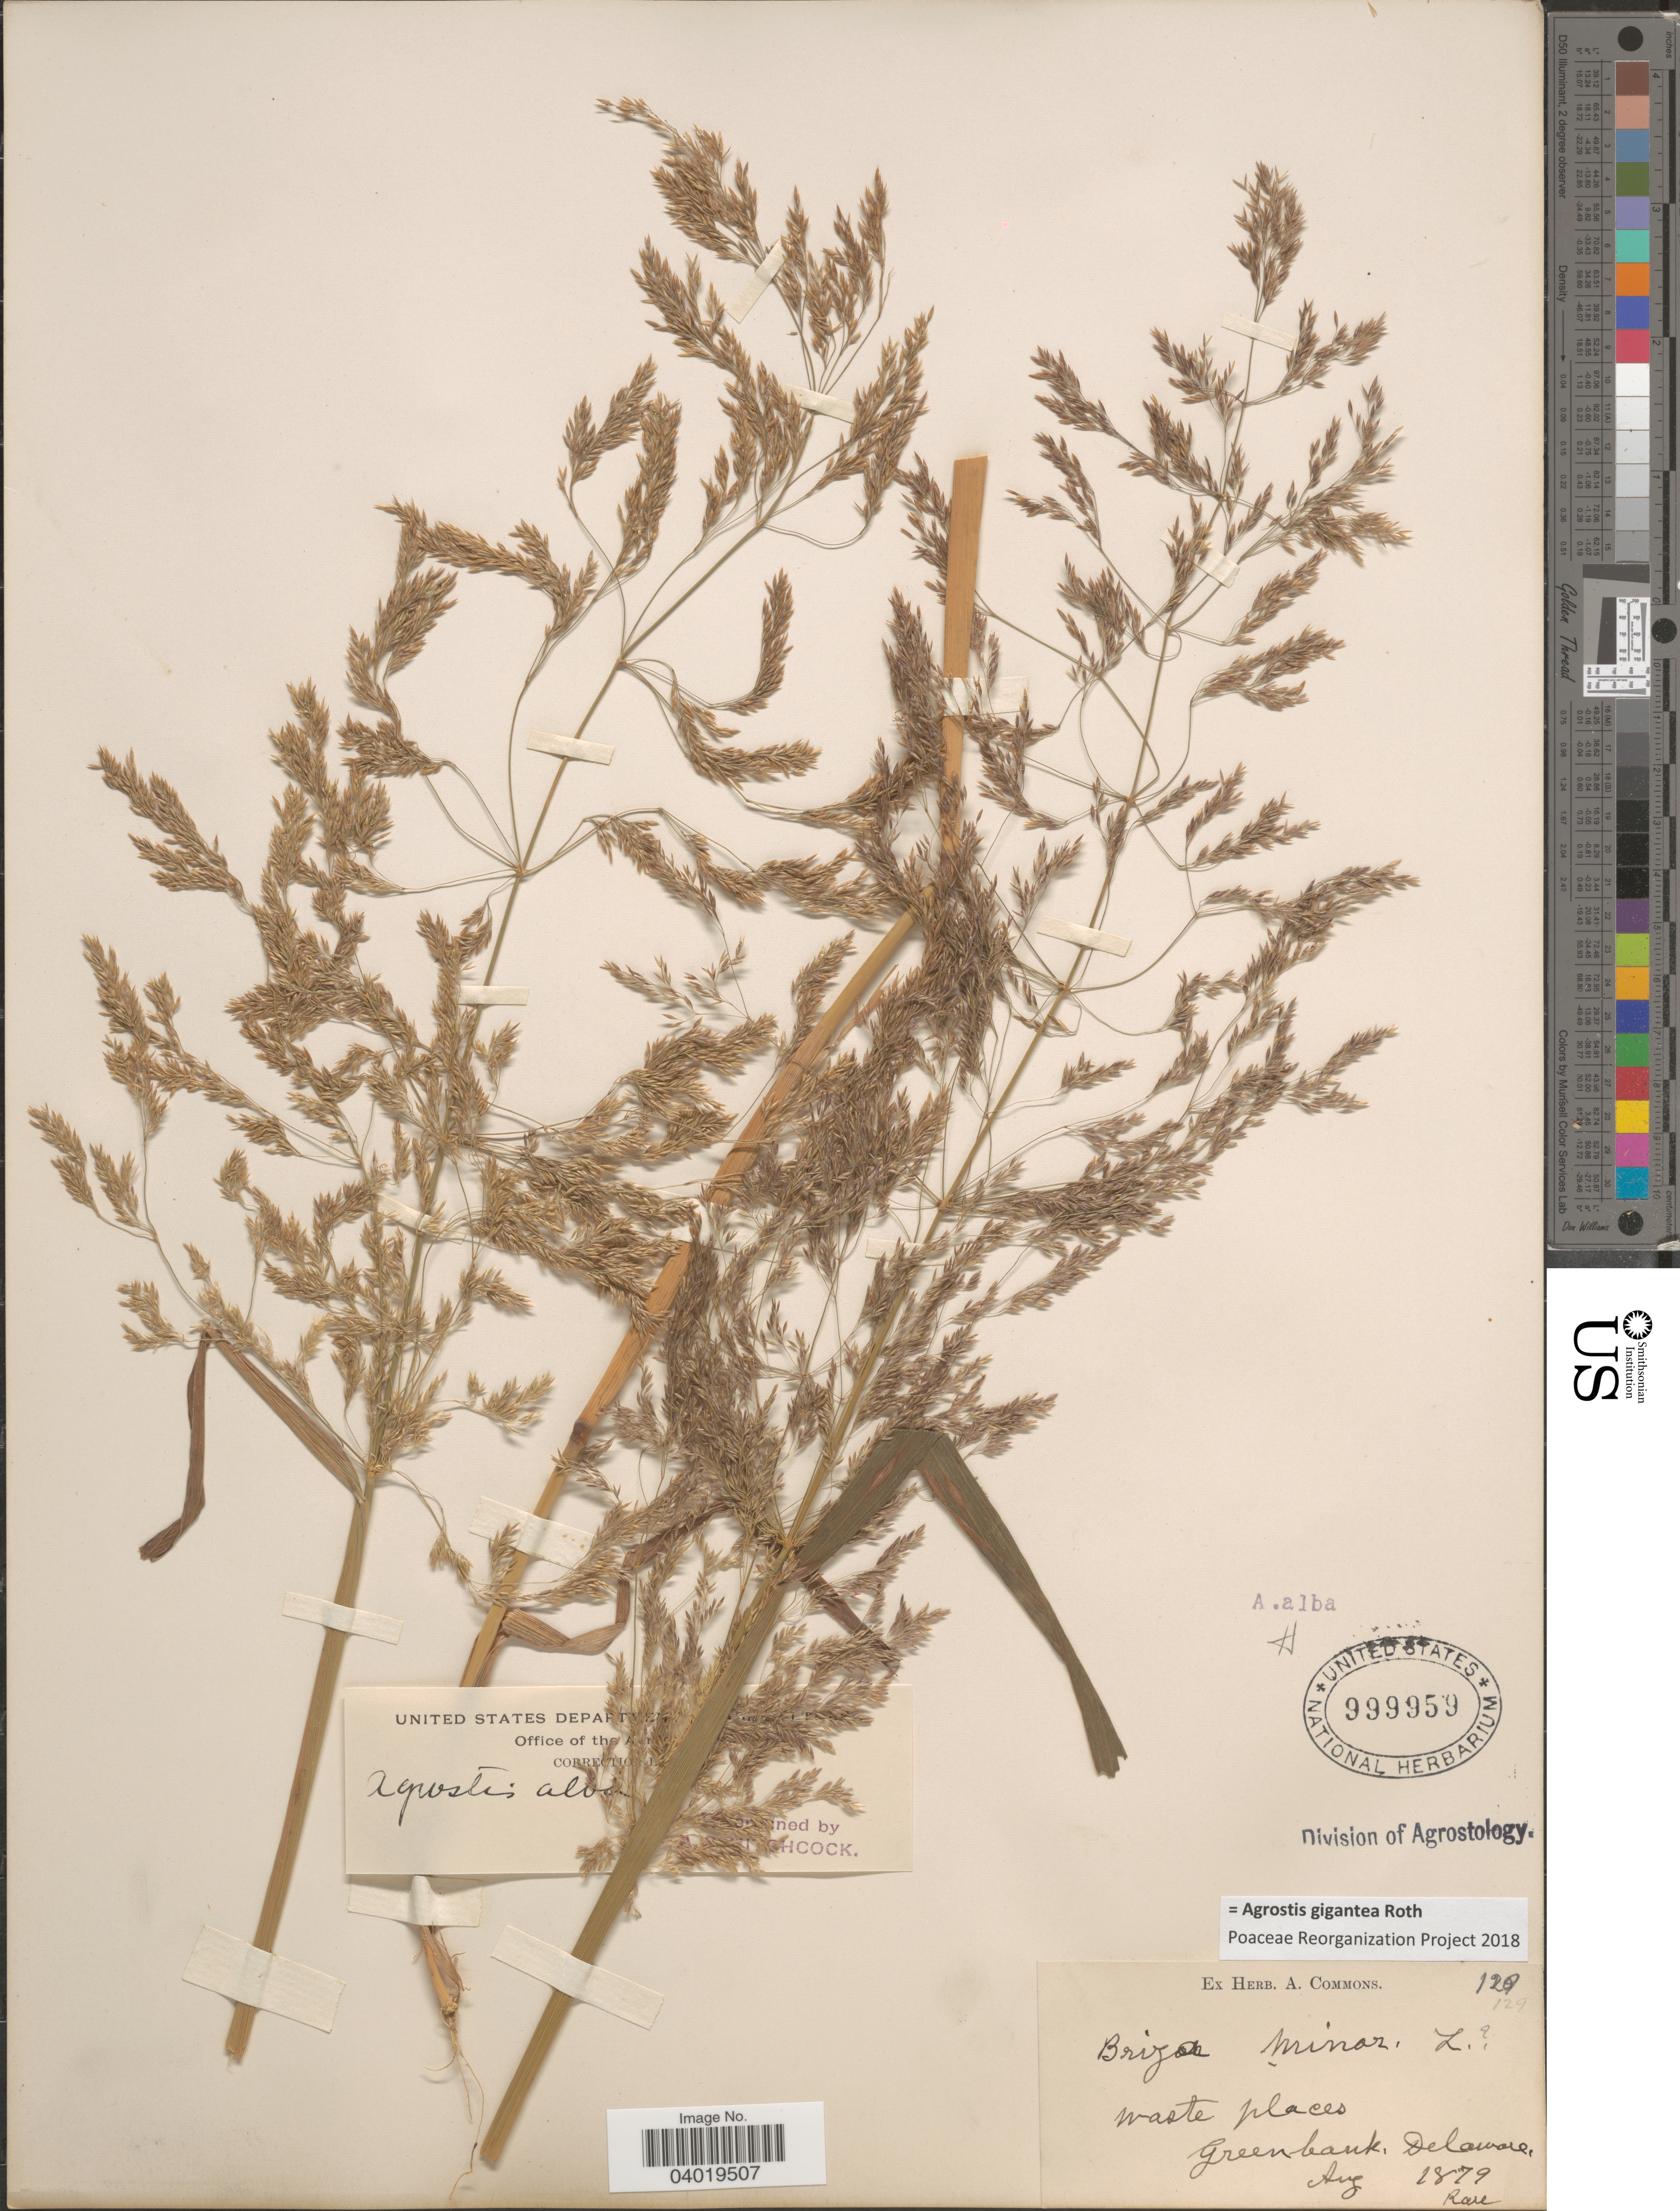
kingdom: Plantae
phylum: Tracheophyta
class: Liliopsida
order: Poales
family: Poaceae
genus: Agrostis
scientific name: Agrostis gigantea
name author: Roth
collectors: ex herb. A. Commons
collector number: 129*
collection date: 1879-08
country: United States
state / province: Delaware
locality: Green bank.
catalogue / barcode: US 999959